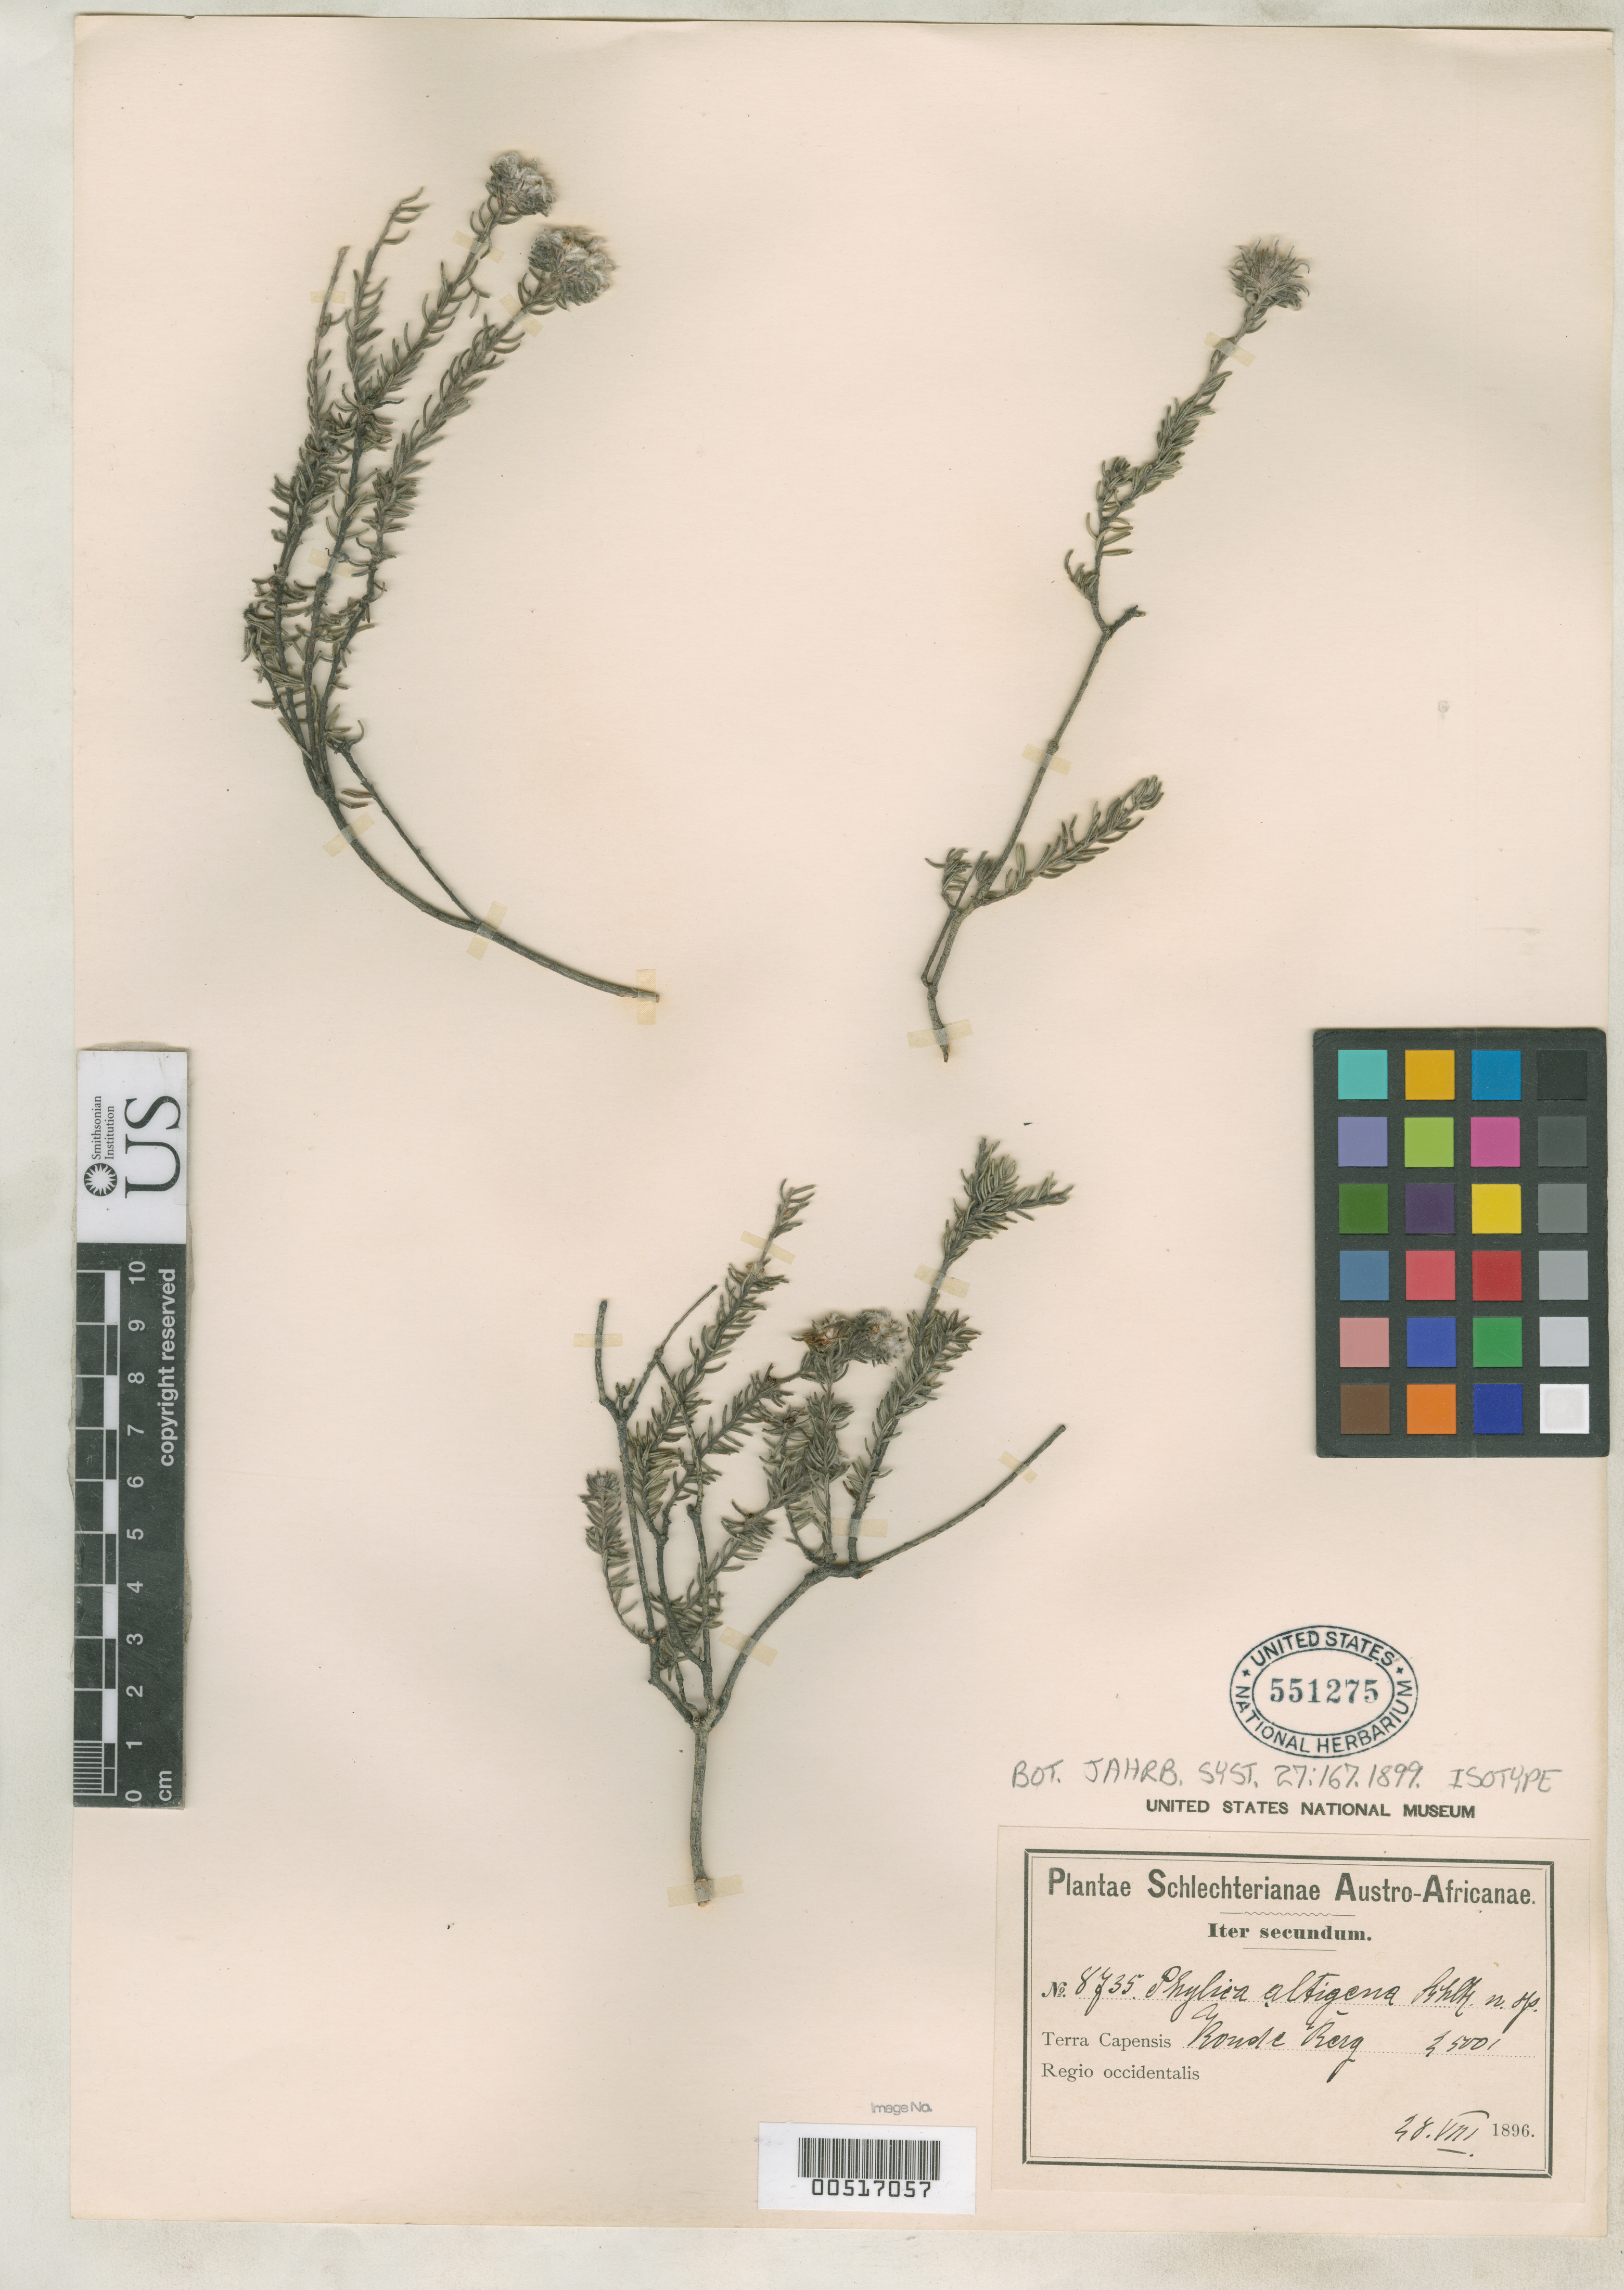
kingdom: Plantae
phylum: Tracheophyta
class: Magnoliopsida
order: Rosales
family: Rhamnaceae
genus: Phylica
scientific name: Phylica altigena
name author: Schltr.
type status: Isotype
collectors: F. R. R. Schlechter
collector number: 8735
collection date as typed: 28 Aug 1896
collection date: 1896-08-28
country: South Africa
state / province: Western Cape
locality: Koude Berg.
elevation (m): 762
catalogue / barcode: US 551275